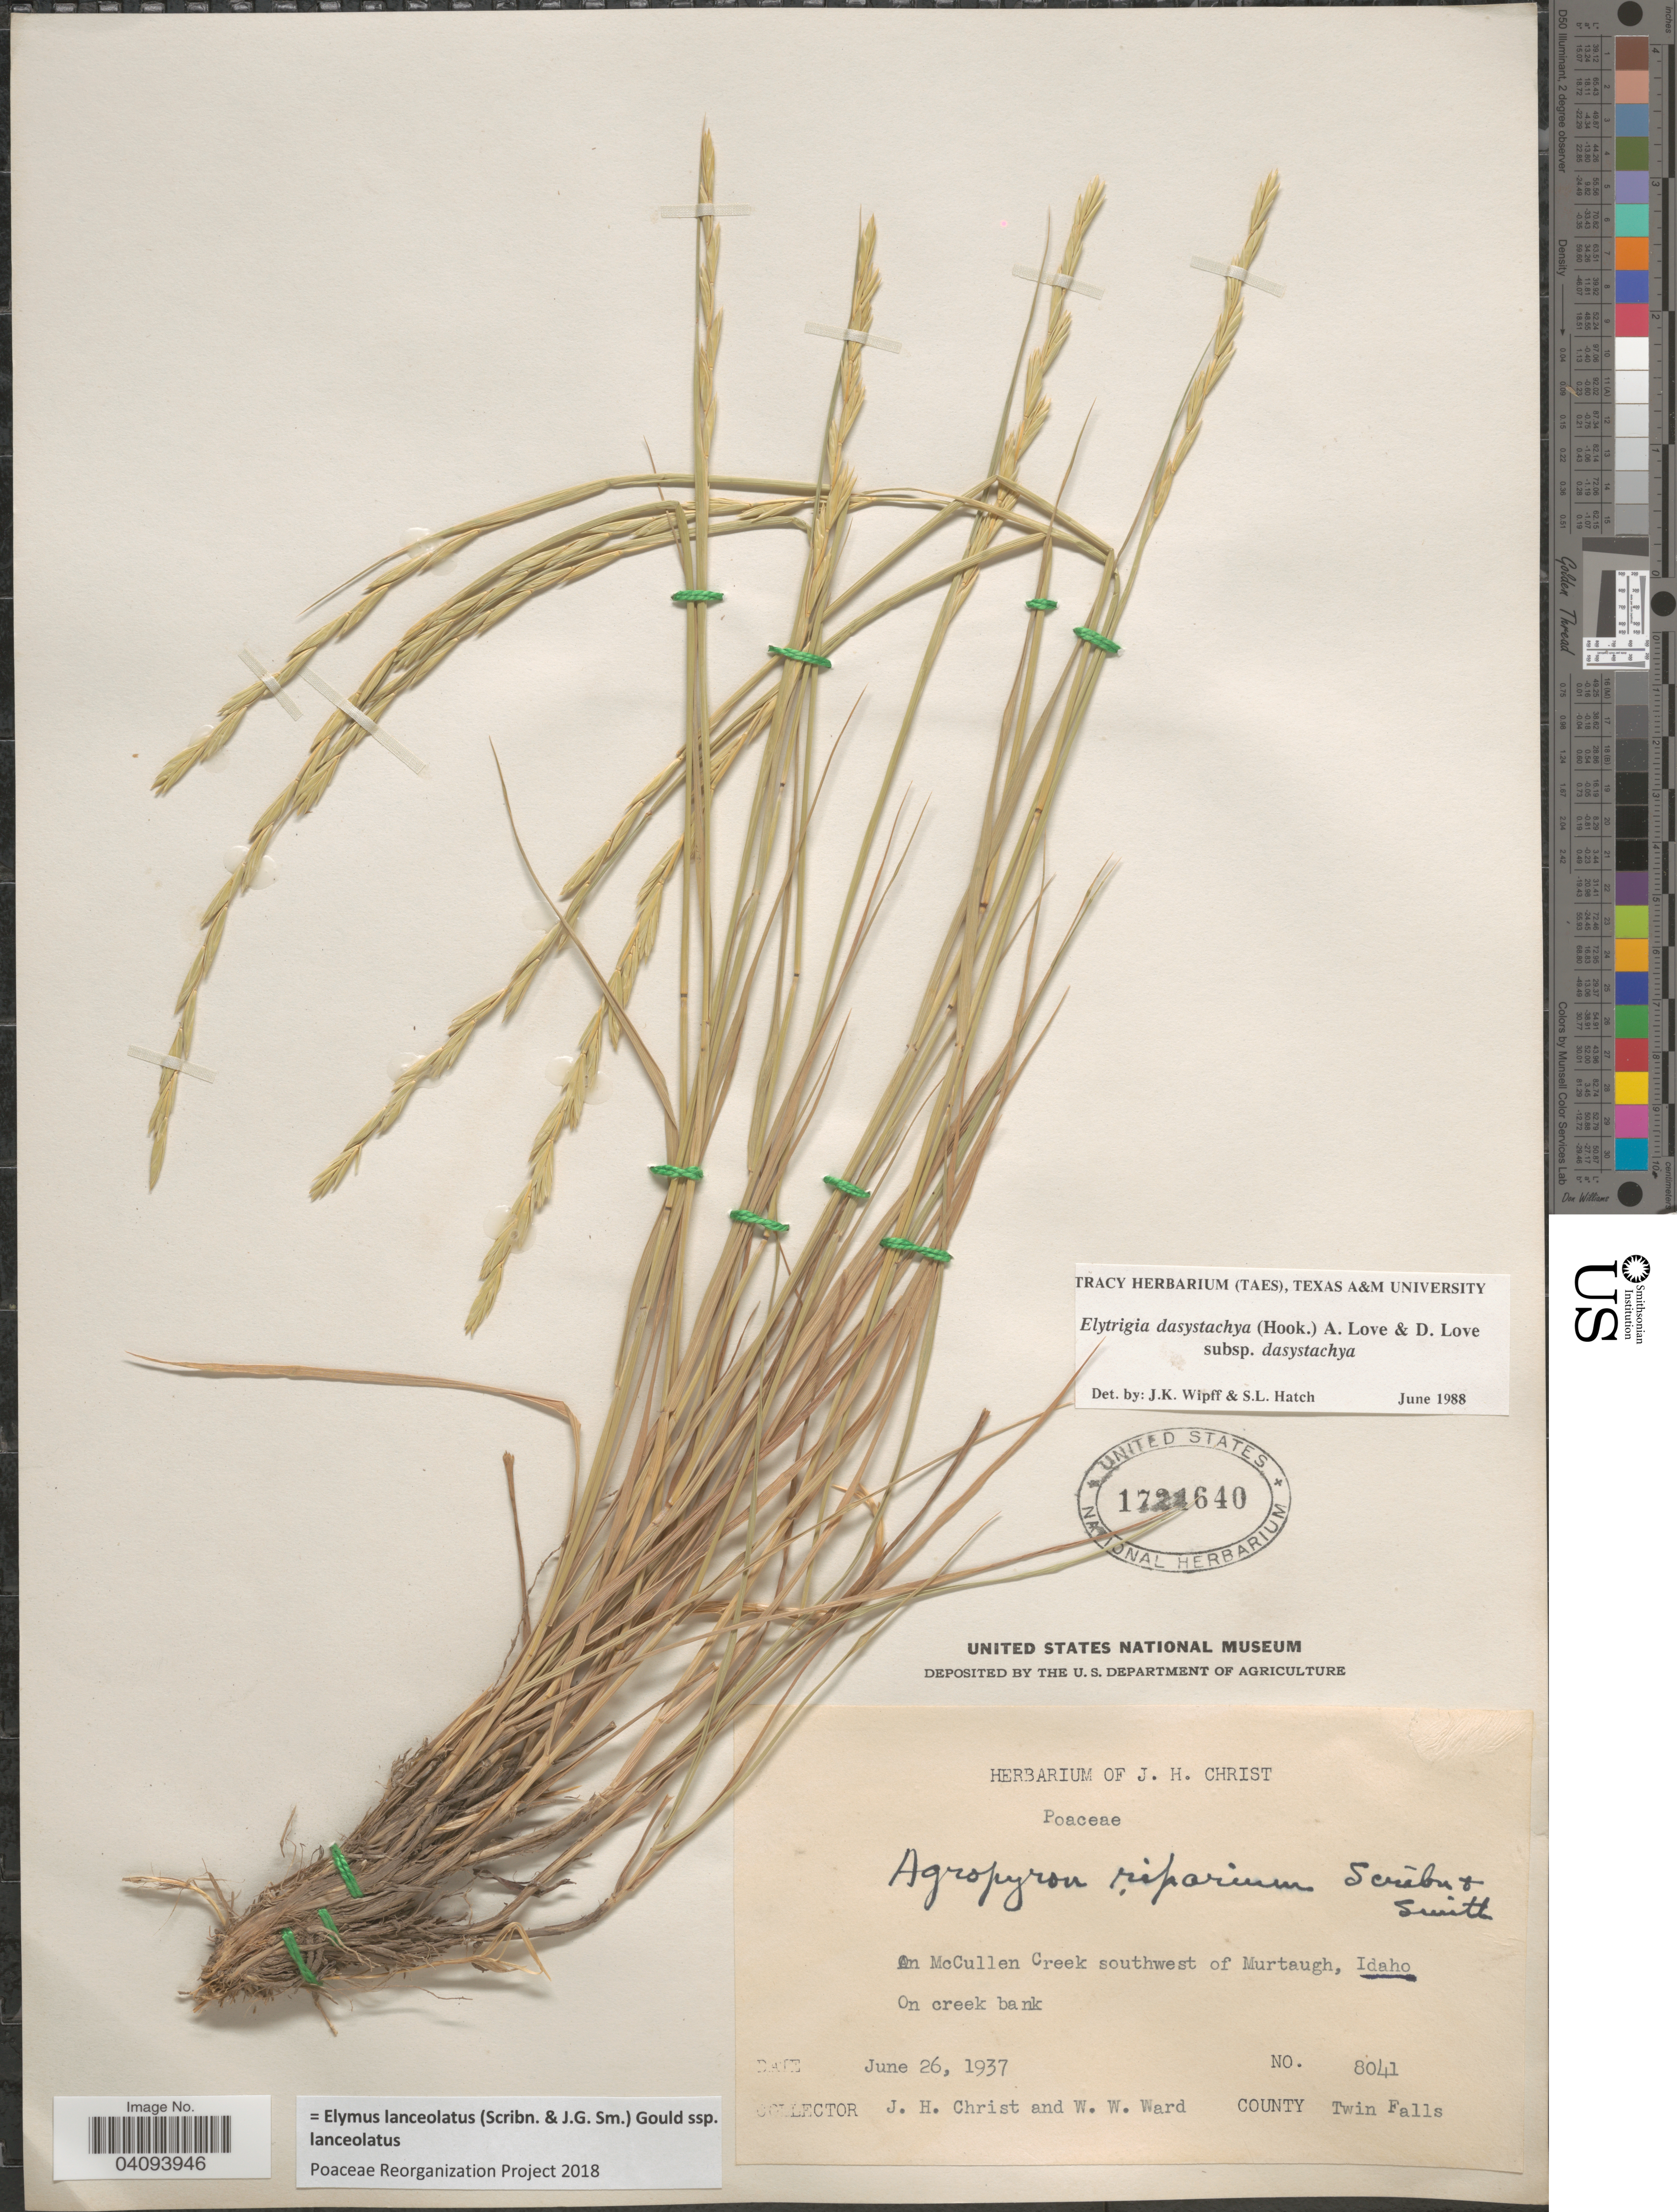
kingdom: Plantae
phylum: Tracheophyta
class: Liliopsida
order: Poales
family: Poaceae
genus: Elymus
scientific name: Elymus lanceolatus subsp. lanceolatus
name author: (Scribn. & J.G. Sm.) Gould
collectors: J. H. Christ & W. Ward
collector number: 8041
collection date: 1937-06-26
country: United States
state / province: Idaho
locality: On McCullen Creek southwest of Murtaugh. County Twin Falls.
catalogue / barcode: US 1724640